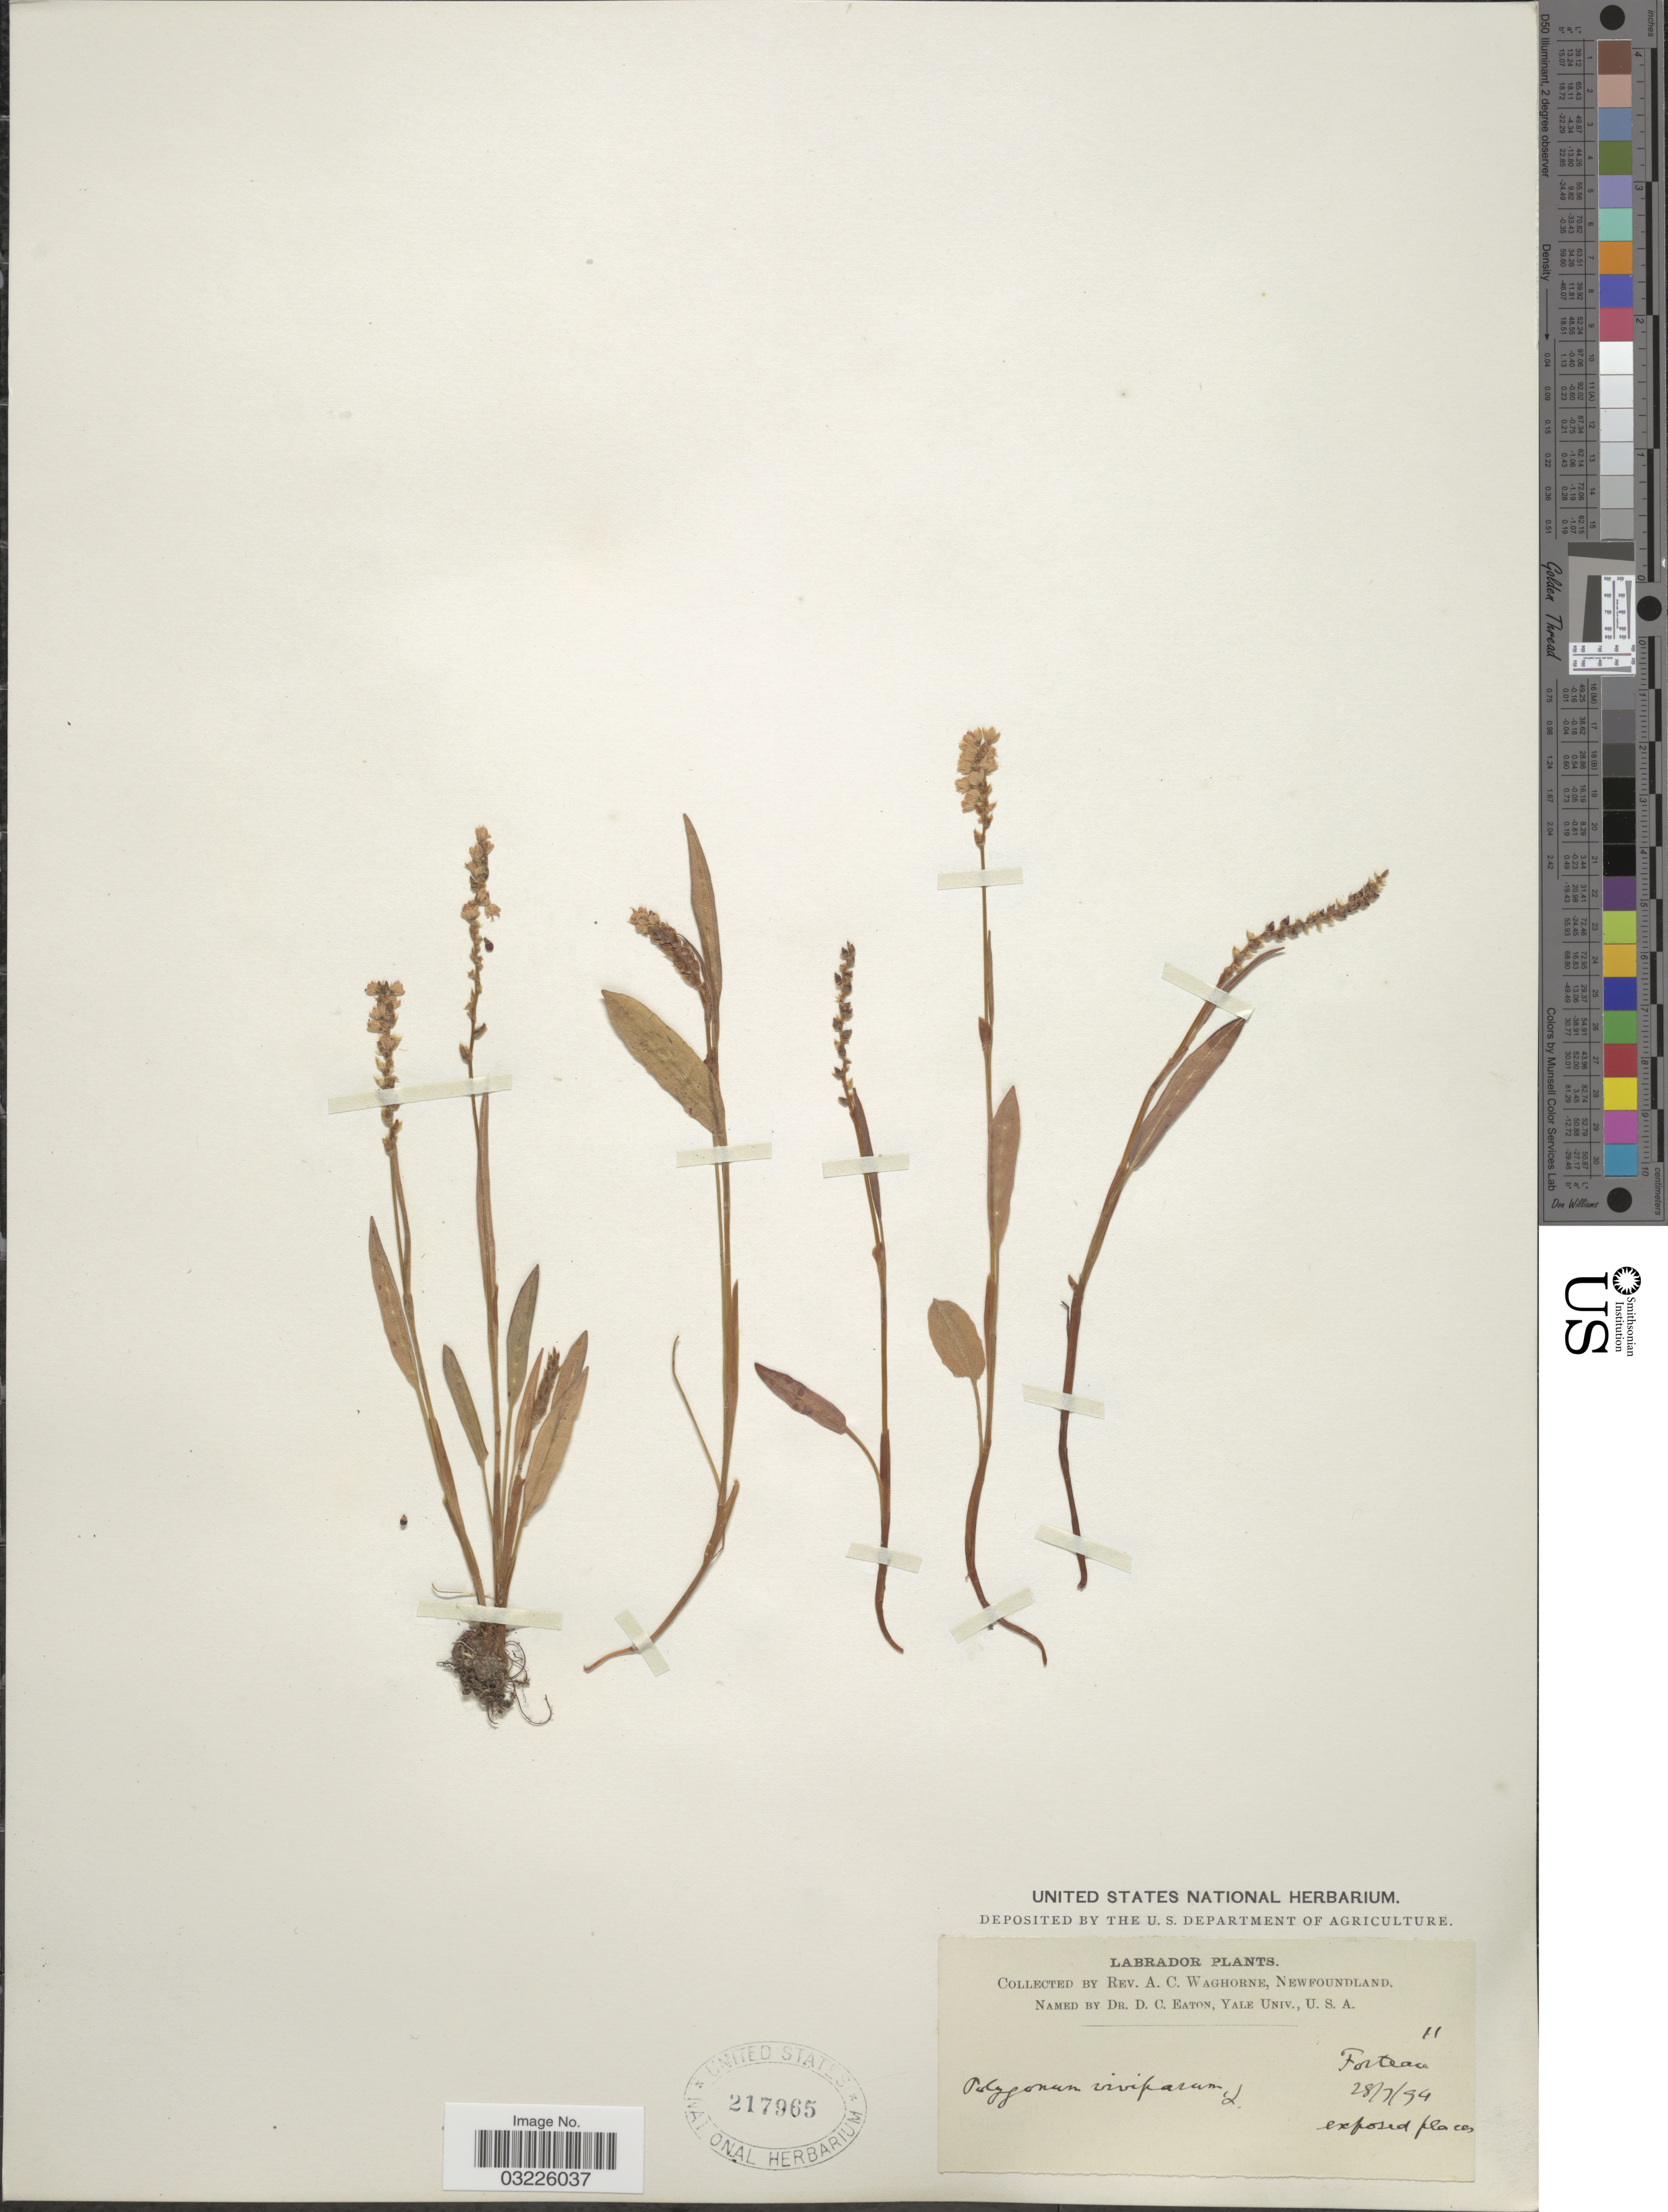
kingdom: Plantae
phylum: Tracheophyta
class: Magnoliopsida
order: Caryophyllales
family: Polygonaceae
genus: Bistorta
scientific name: Bistorta vivipara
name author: (L.) Delarbre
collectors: A. Waghorne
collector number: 11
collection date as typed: Transcribed d/m/y: 28/7/94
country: Canada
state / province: Newfoundland and Labrador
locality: Labrador. Forteau.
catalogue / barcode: US 217965